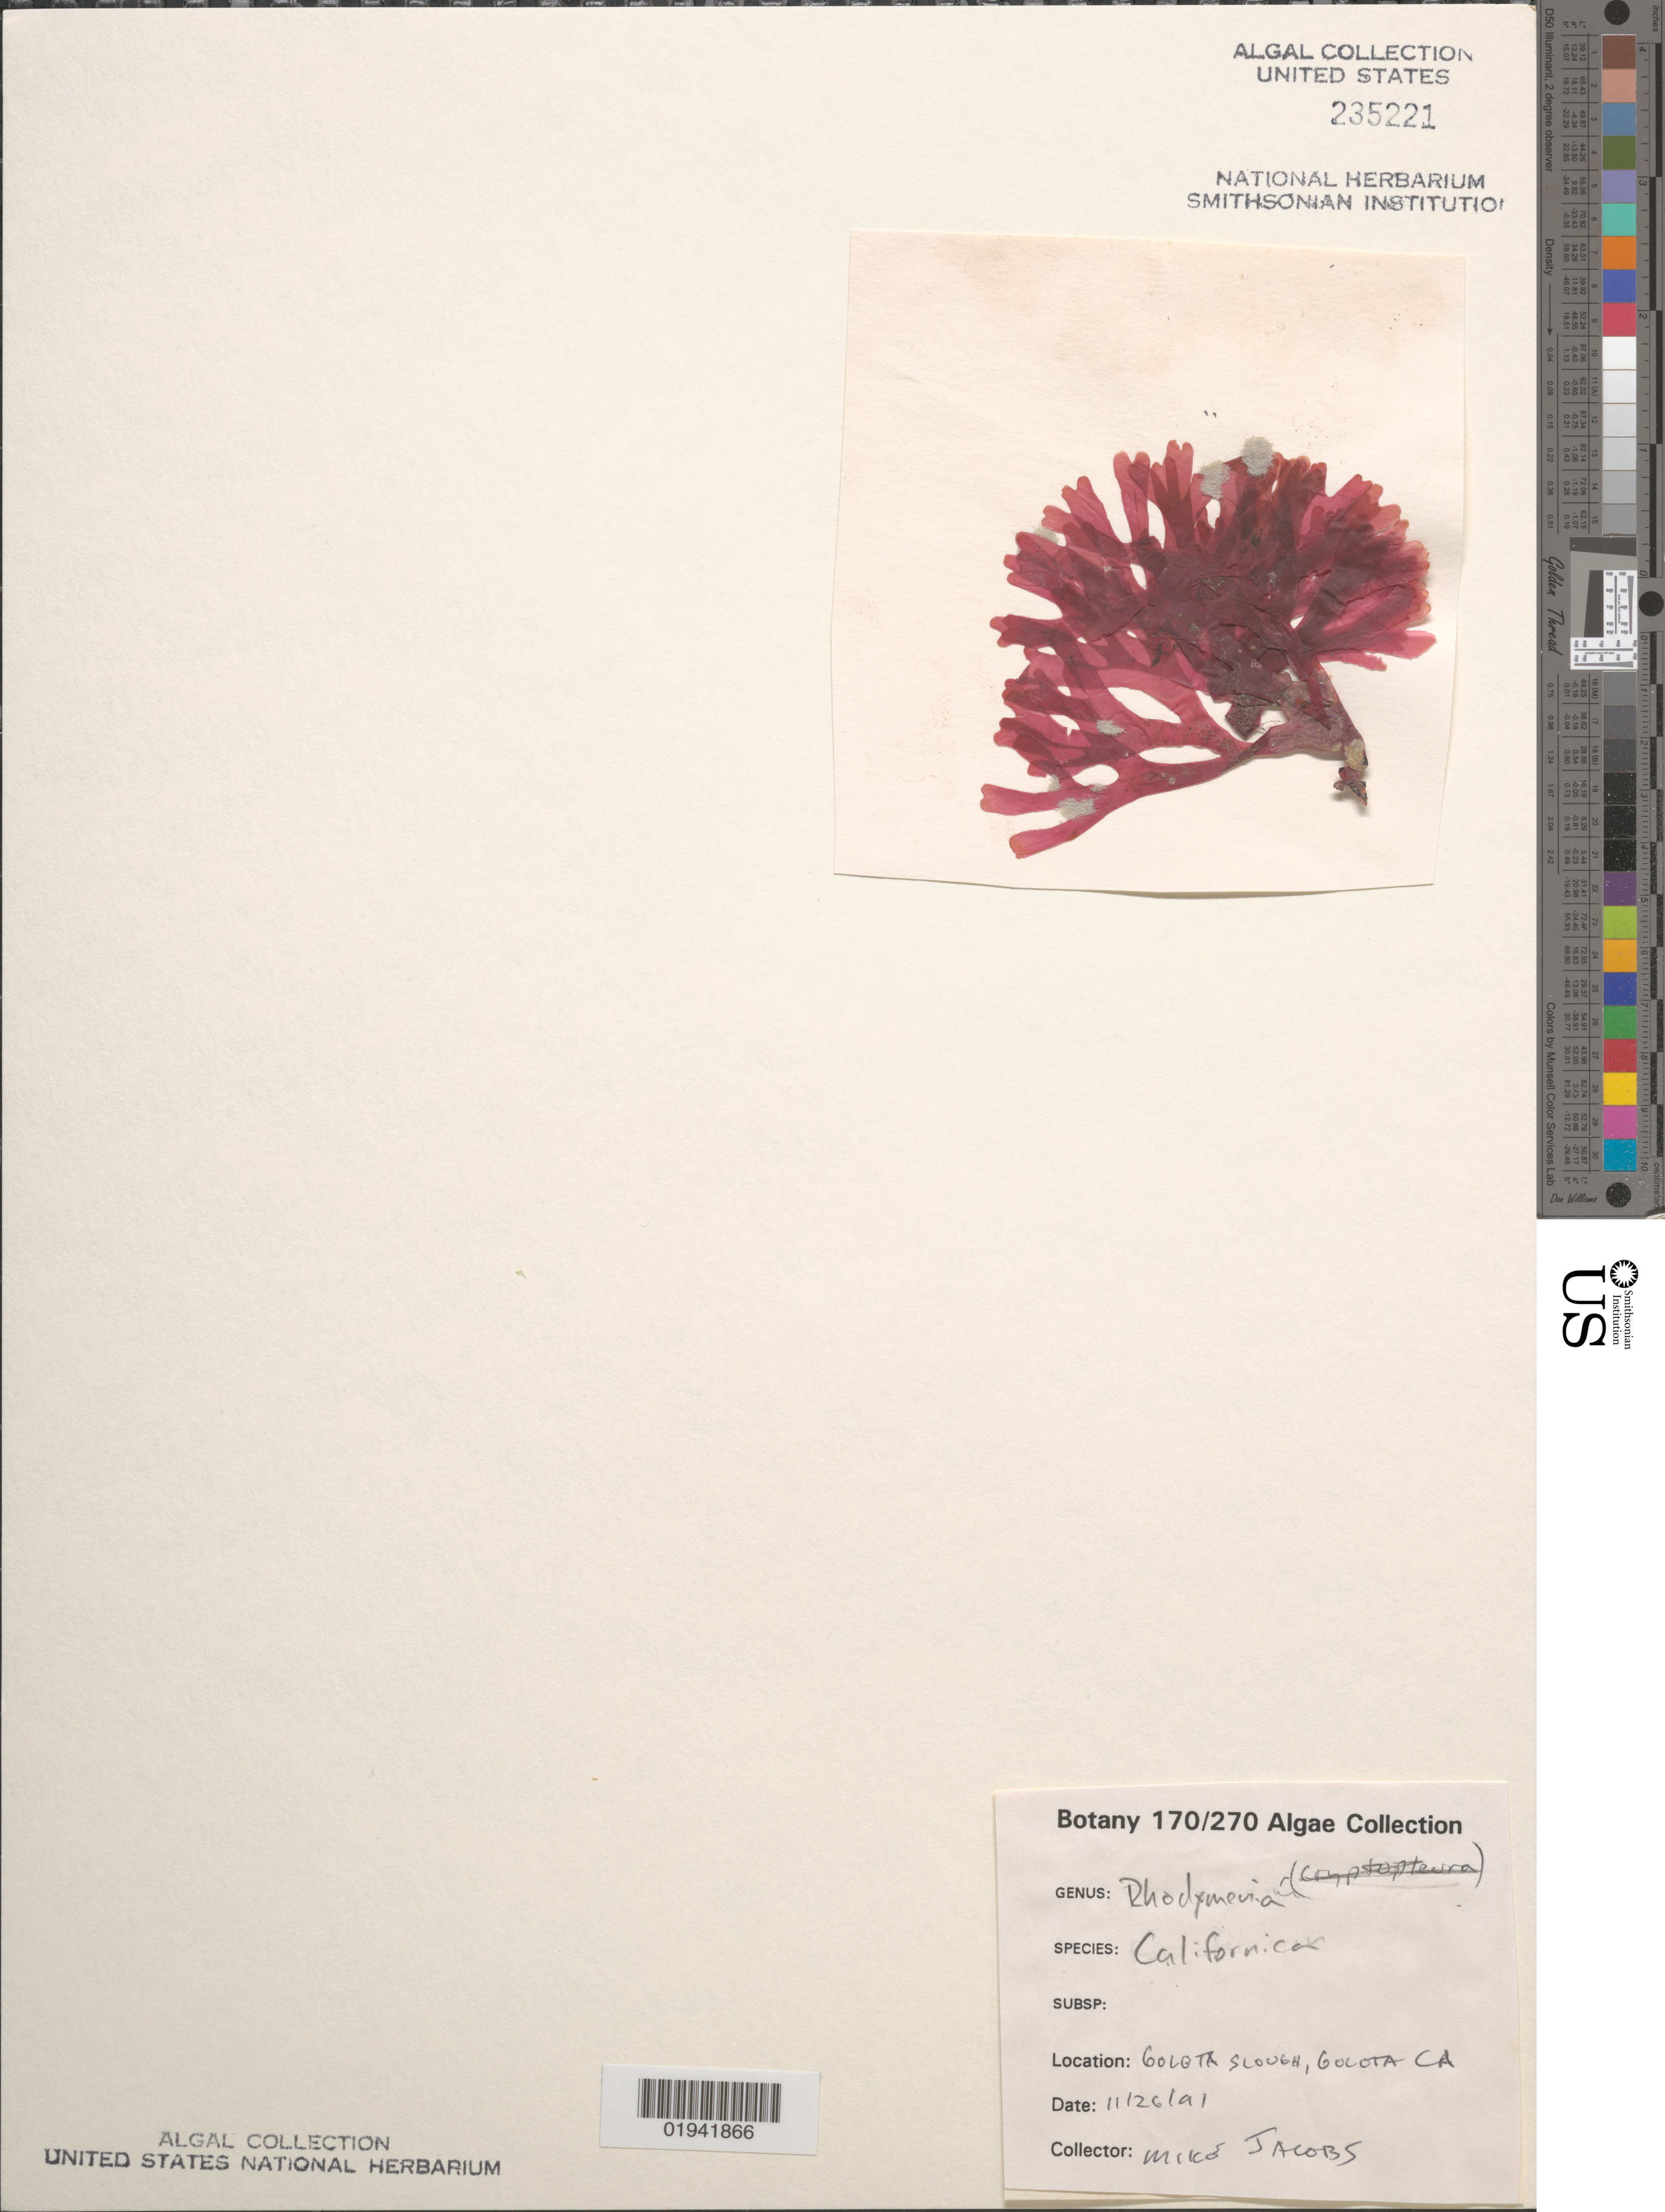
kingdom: Plantae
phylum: Rhodophyta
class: Florideophyceae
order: Rhodymeniales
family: Rhodymeniaceae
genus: Rhodymenia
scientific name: Rhodymenia californica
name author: Kylin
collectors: M. Jacobs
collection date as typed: Transcribed d/m/y: 26/11/91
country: United States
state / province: California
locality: Goleta Slough, Goleta.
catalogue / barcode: US 235221